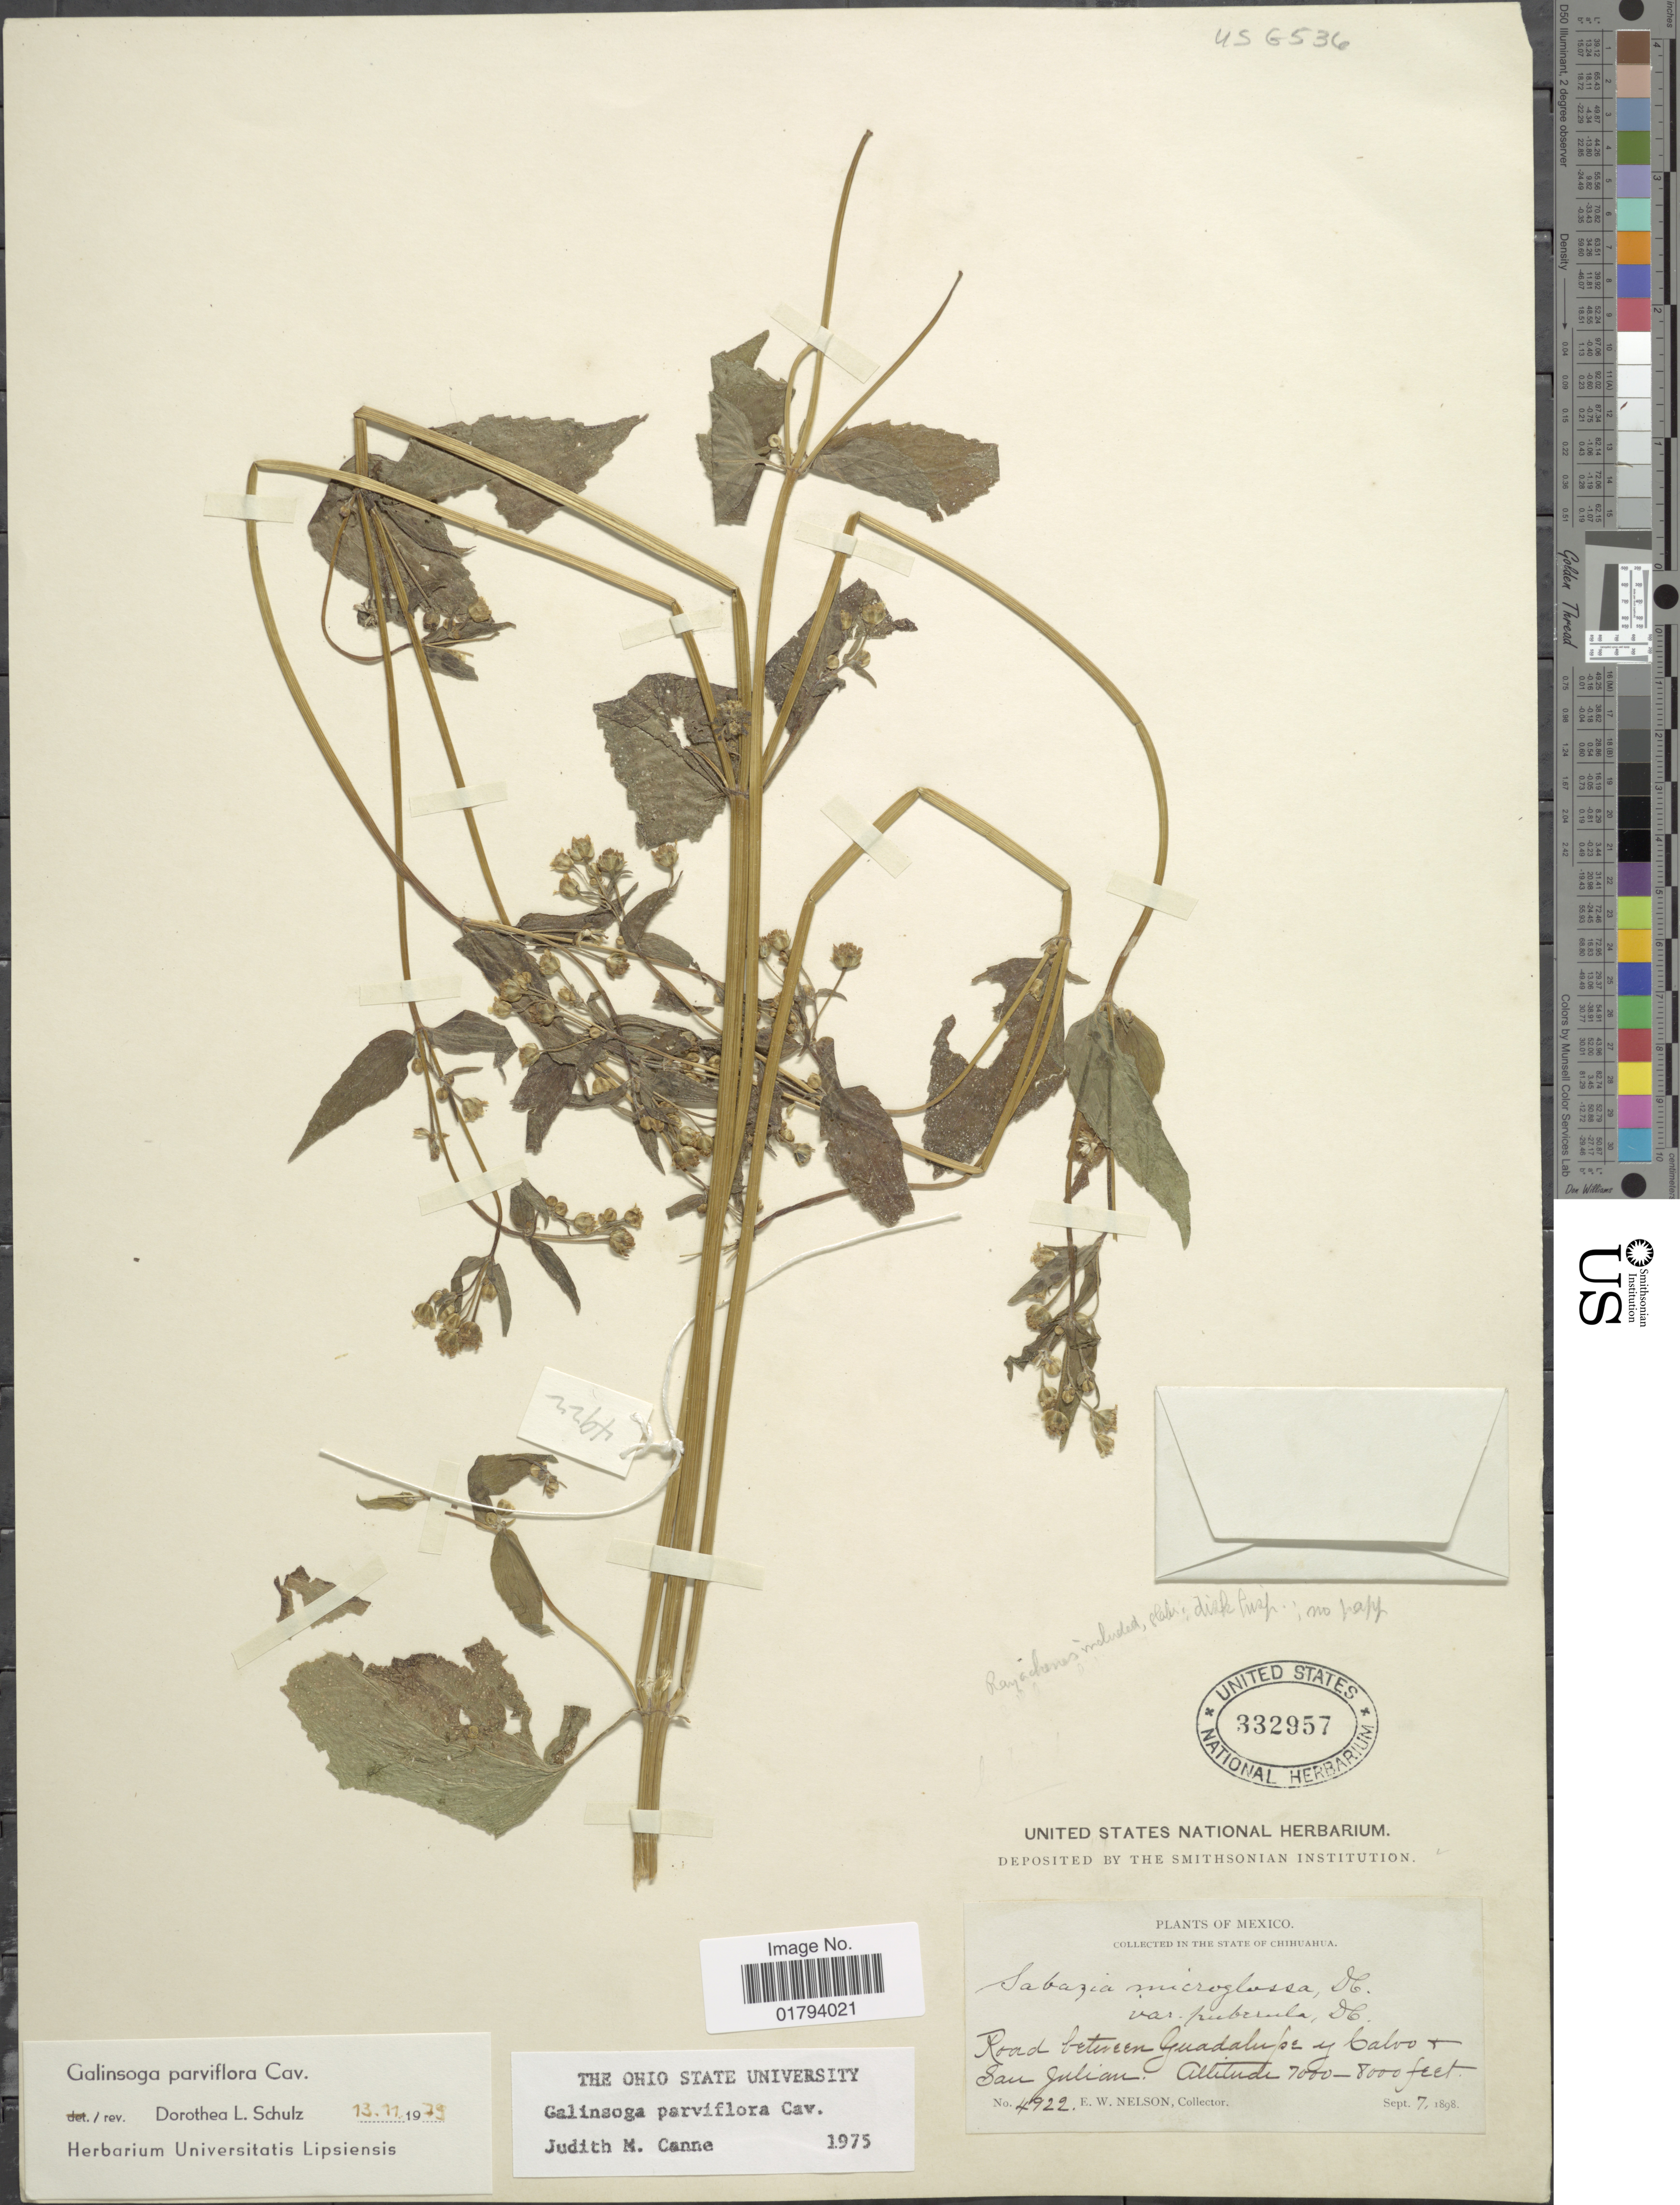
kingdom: Plantae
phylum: Tracheophyta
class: Magnoliopsida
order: Asterales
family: Asteraceae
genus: Galinsoga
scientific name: Galinsoga parviflora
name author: Cav.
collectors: E. W. Nelson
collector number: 4922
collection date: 1898-09-07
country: Mexico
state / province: Chihuahua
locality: Road between Guadalupe y Calvo & San Julian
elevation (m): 2134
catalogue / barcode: US 332957